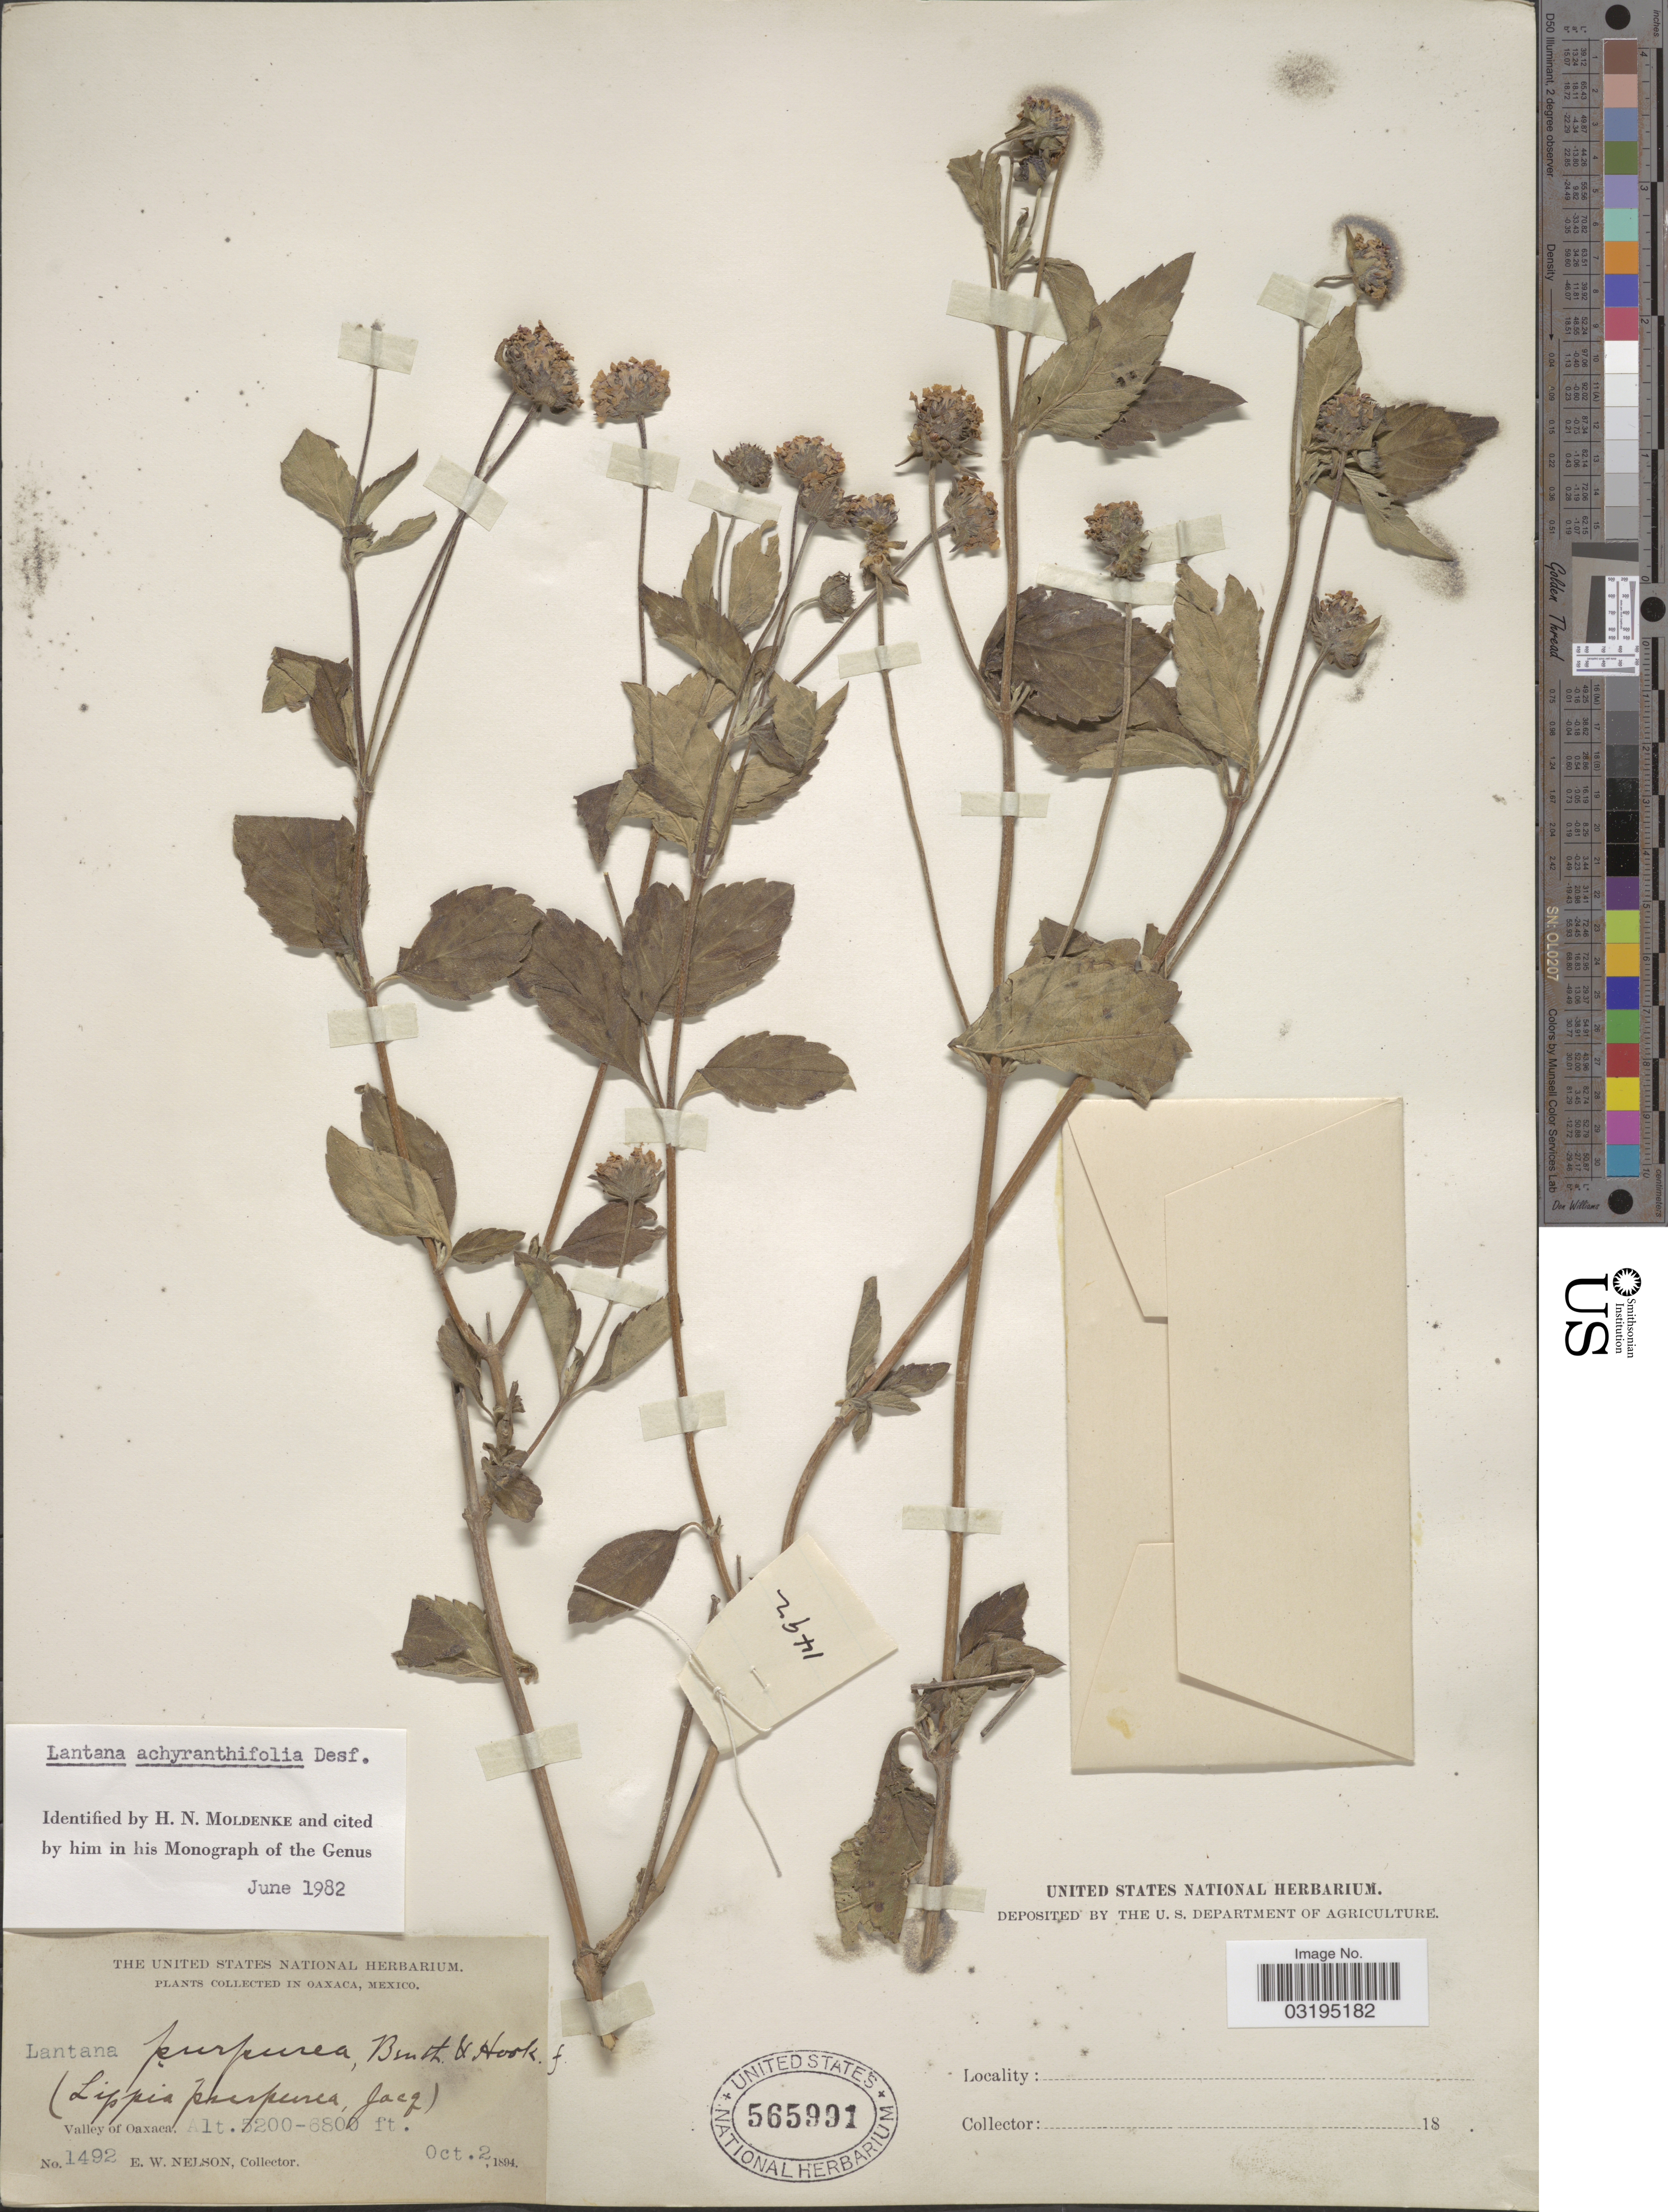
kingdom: Plantae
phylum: Tracheophyta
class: Magnoliopsida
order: Lamiales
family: Verbenaceae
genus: Lantana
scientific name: Lantana achyranthifolia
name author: Desf.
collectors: E. W. Nelson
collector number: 1492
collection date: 1894-10-02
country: Mexico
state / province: Oaxaca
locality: Valley of Oaxaca.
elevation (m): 1585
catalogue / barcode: US 565991